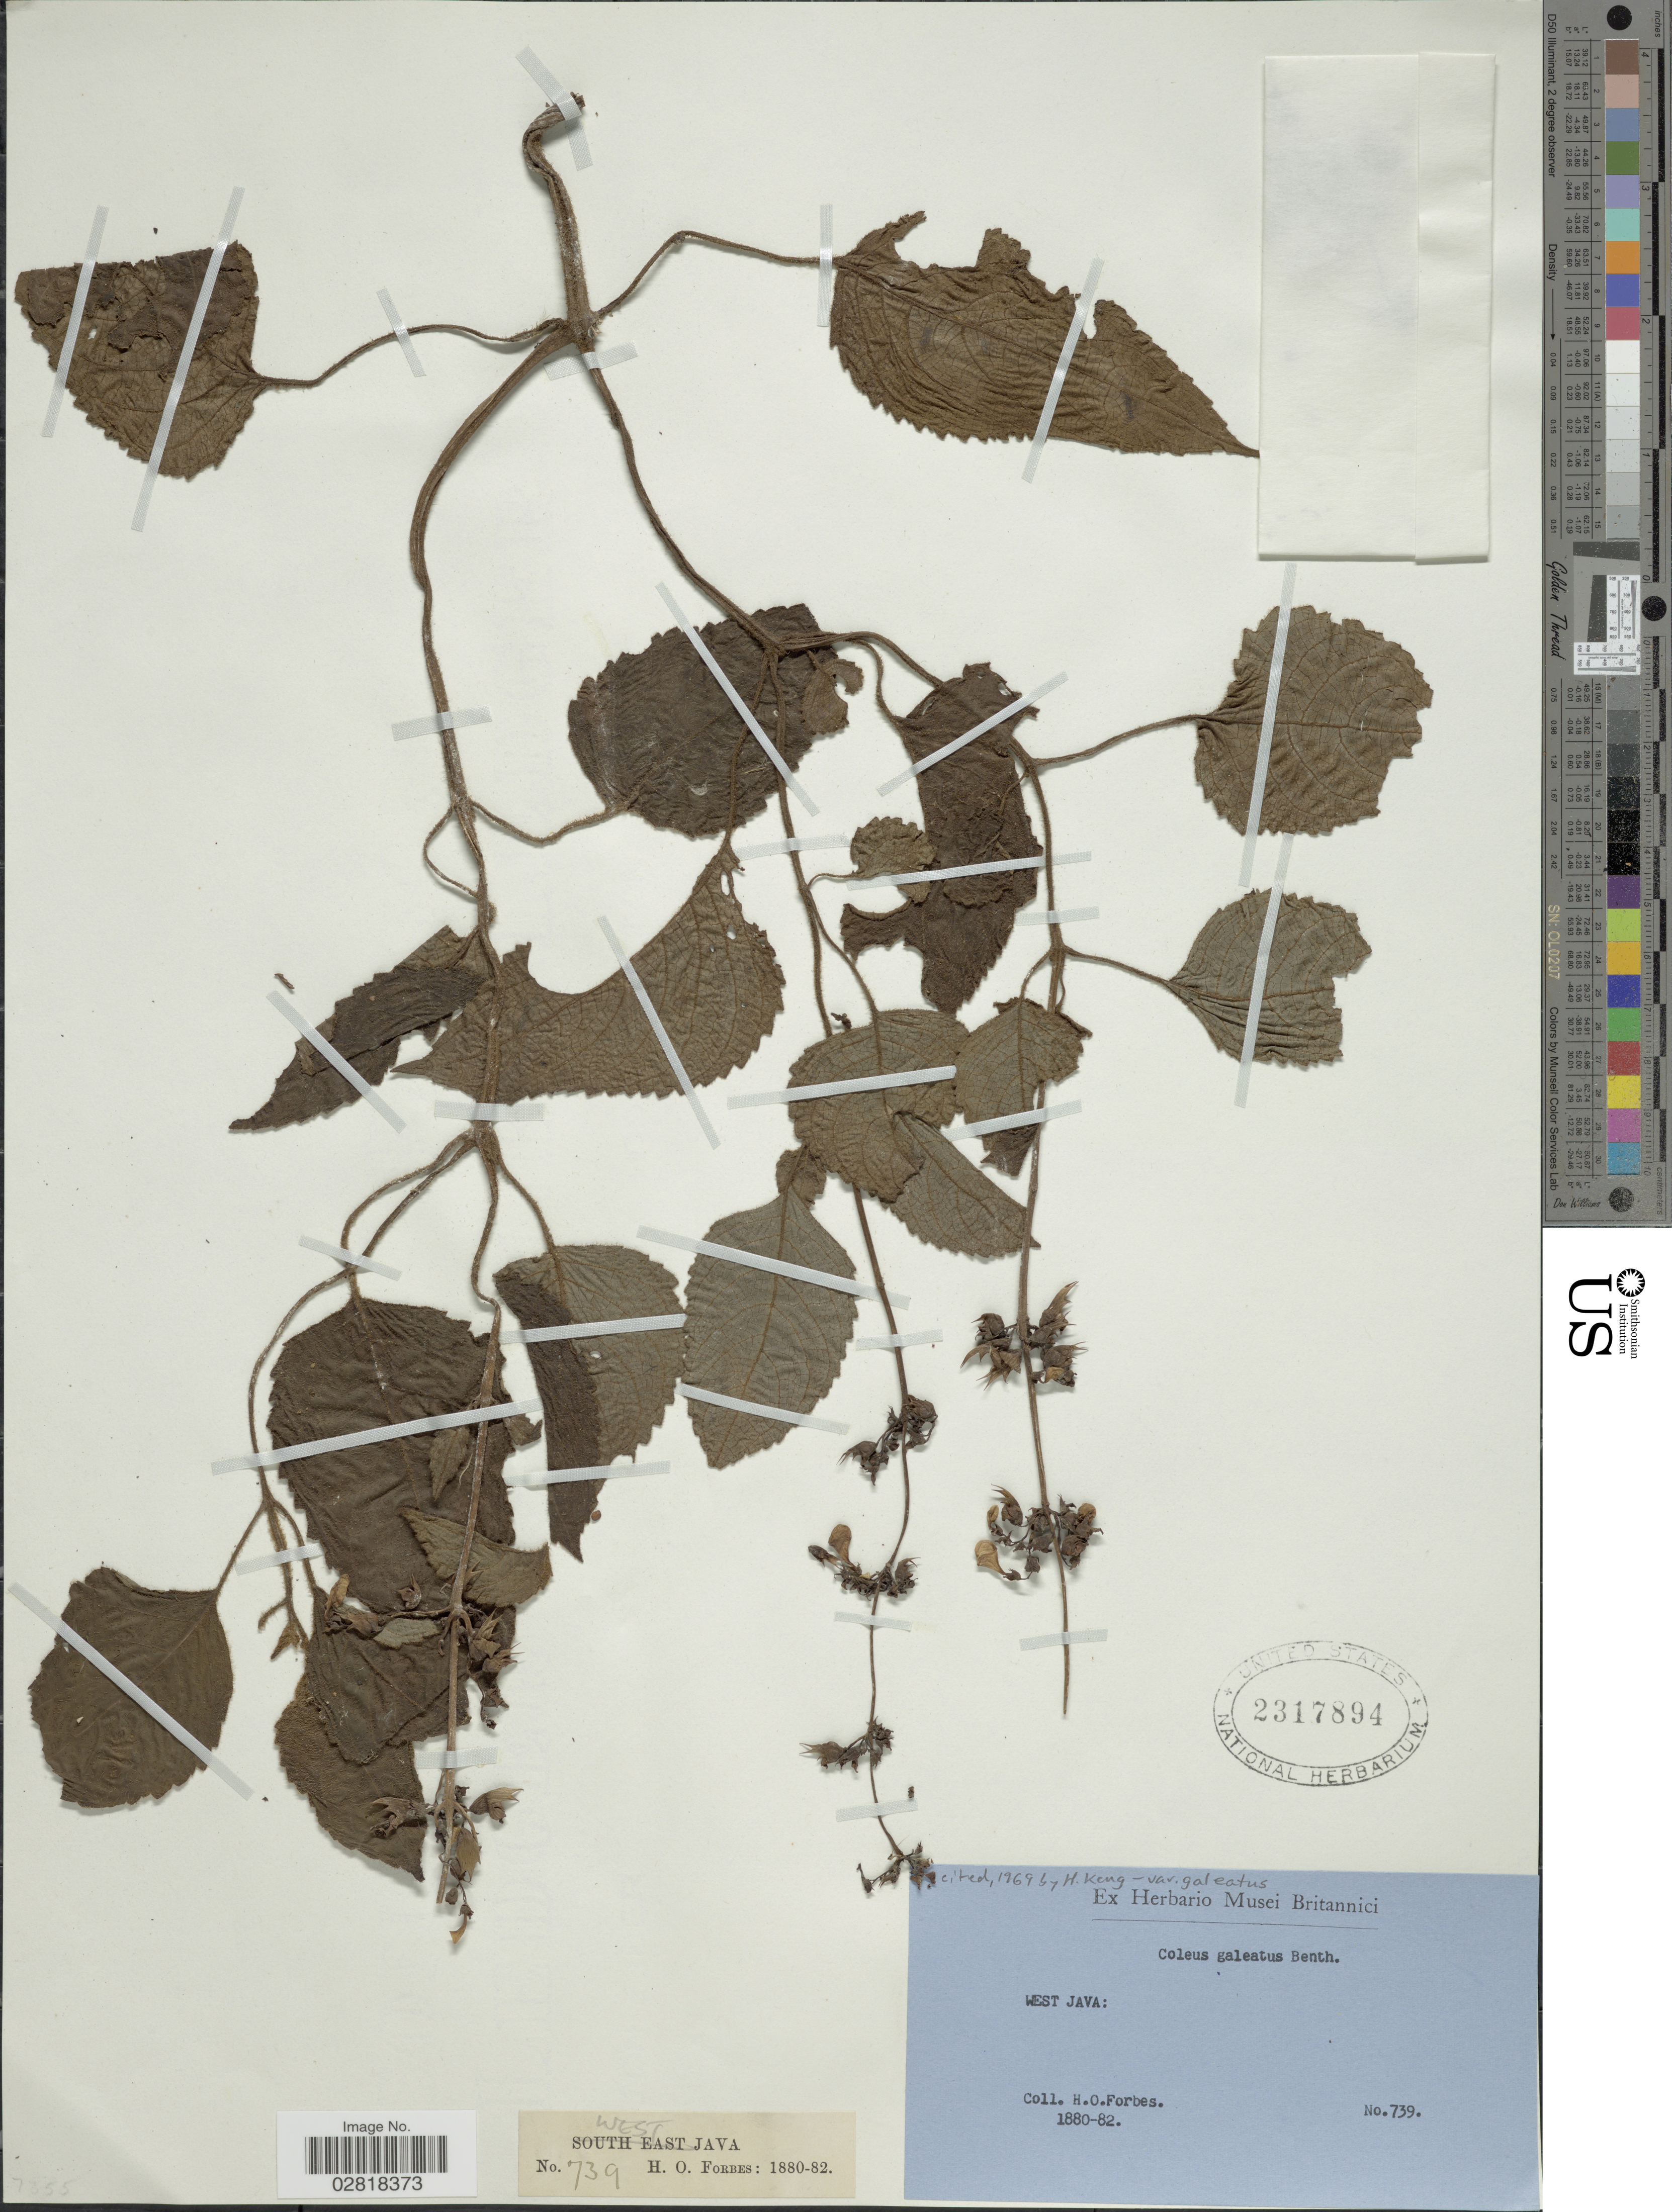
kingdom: Plantae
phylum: Tracheophyta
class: Magnoliopsida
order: Lamiales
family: Lamiaceae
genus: Plectranthus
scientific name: Plectranthus galeatus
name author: Vahl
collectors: H. O. Forbes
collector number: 739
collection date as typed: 1882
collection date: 1880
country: Indonesia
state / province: Java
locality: West Java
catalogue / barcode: US 2317894